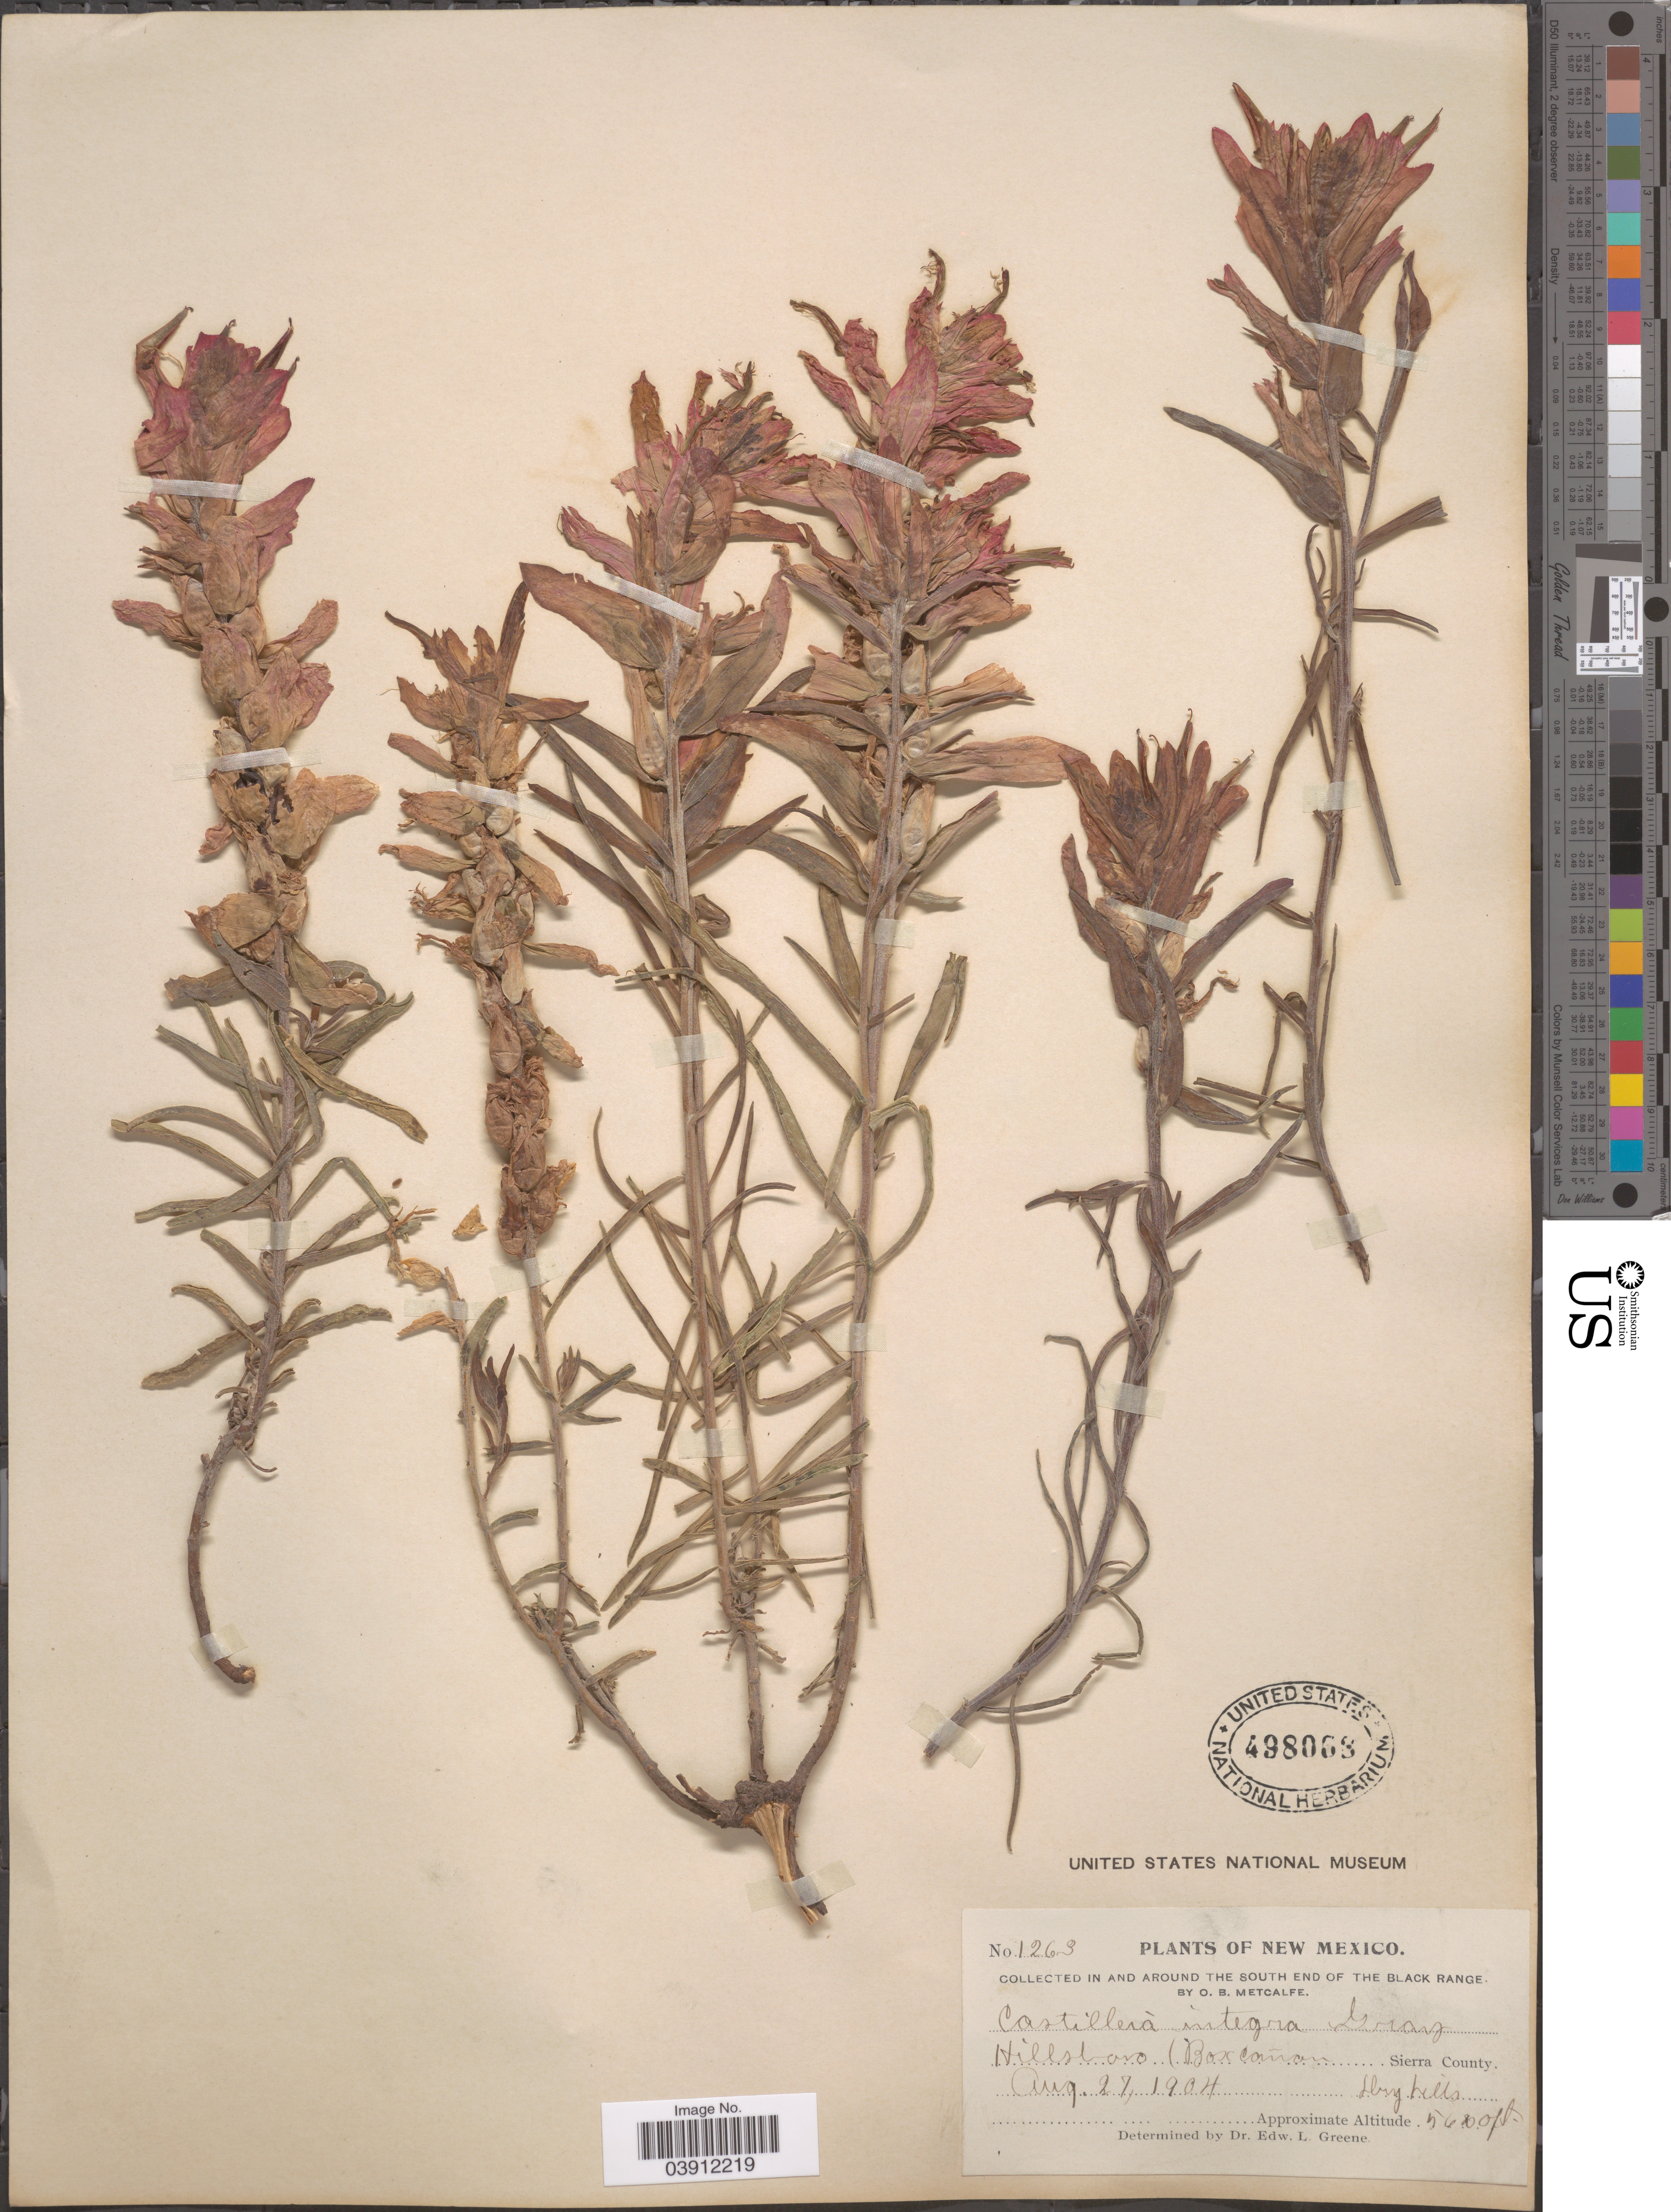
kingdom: Plantae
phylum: Tracheophyta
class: Magnoliopsida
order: Lamiales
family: Orobanchaceae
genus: Castilleja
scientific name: Castilleja integra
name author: A. Gray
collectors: O. B. Metcalfe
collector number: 1263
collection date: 1904-08-27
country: United States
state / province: New Mexico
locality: In and around the south end of the Black Range. Hillsboro (Box cañon Sierra County.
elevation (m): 1707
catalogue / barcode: US 498068